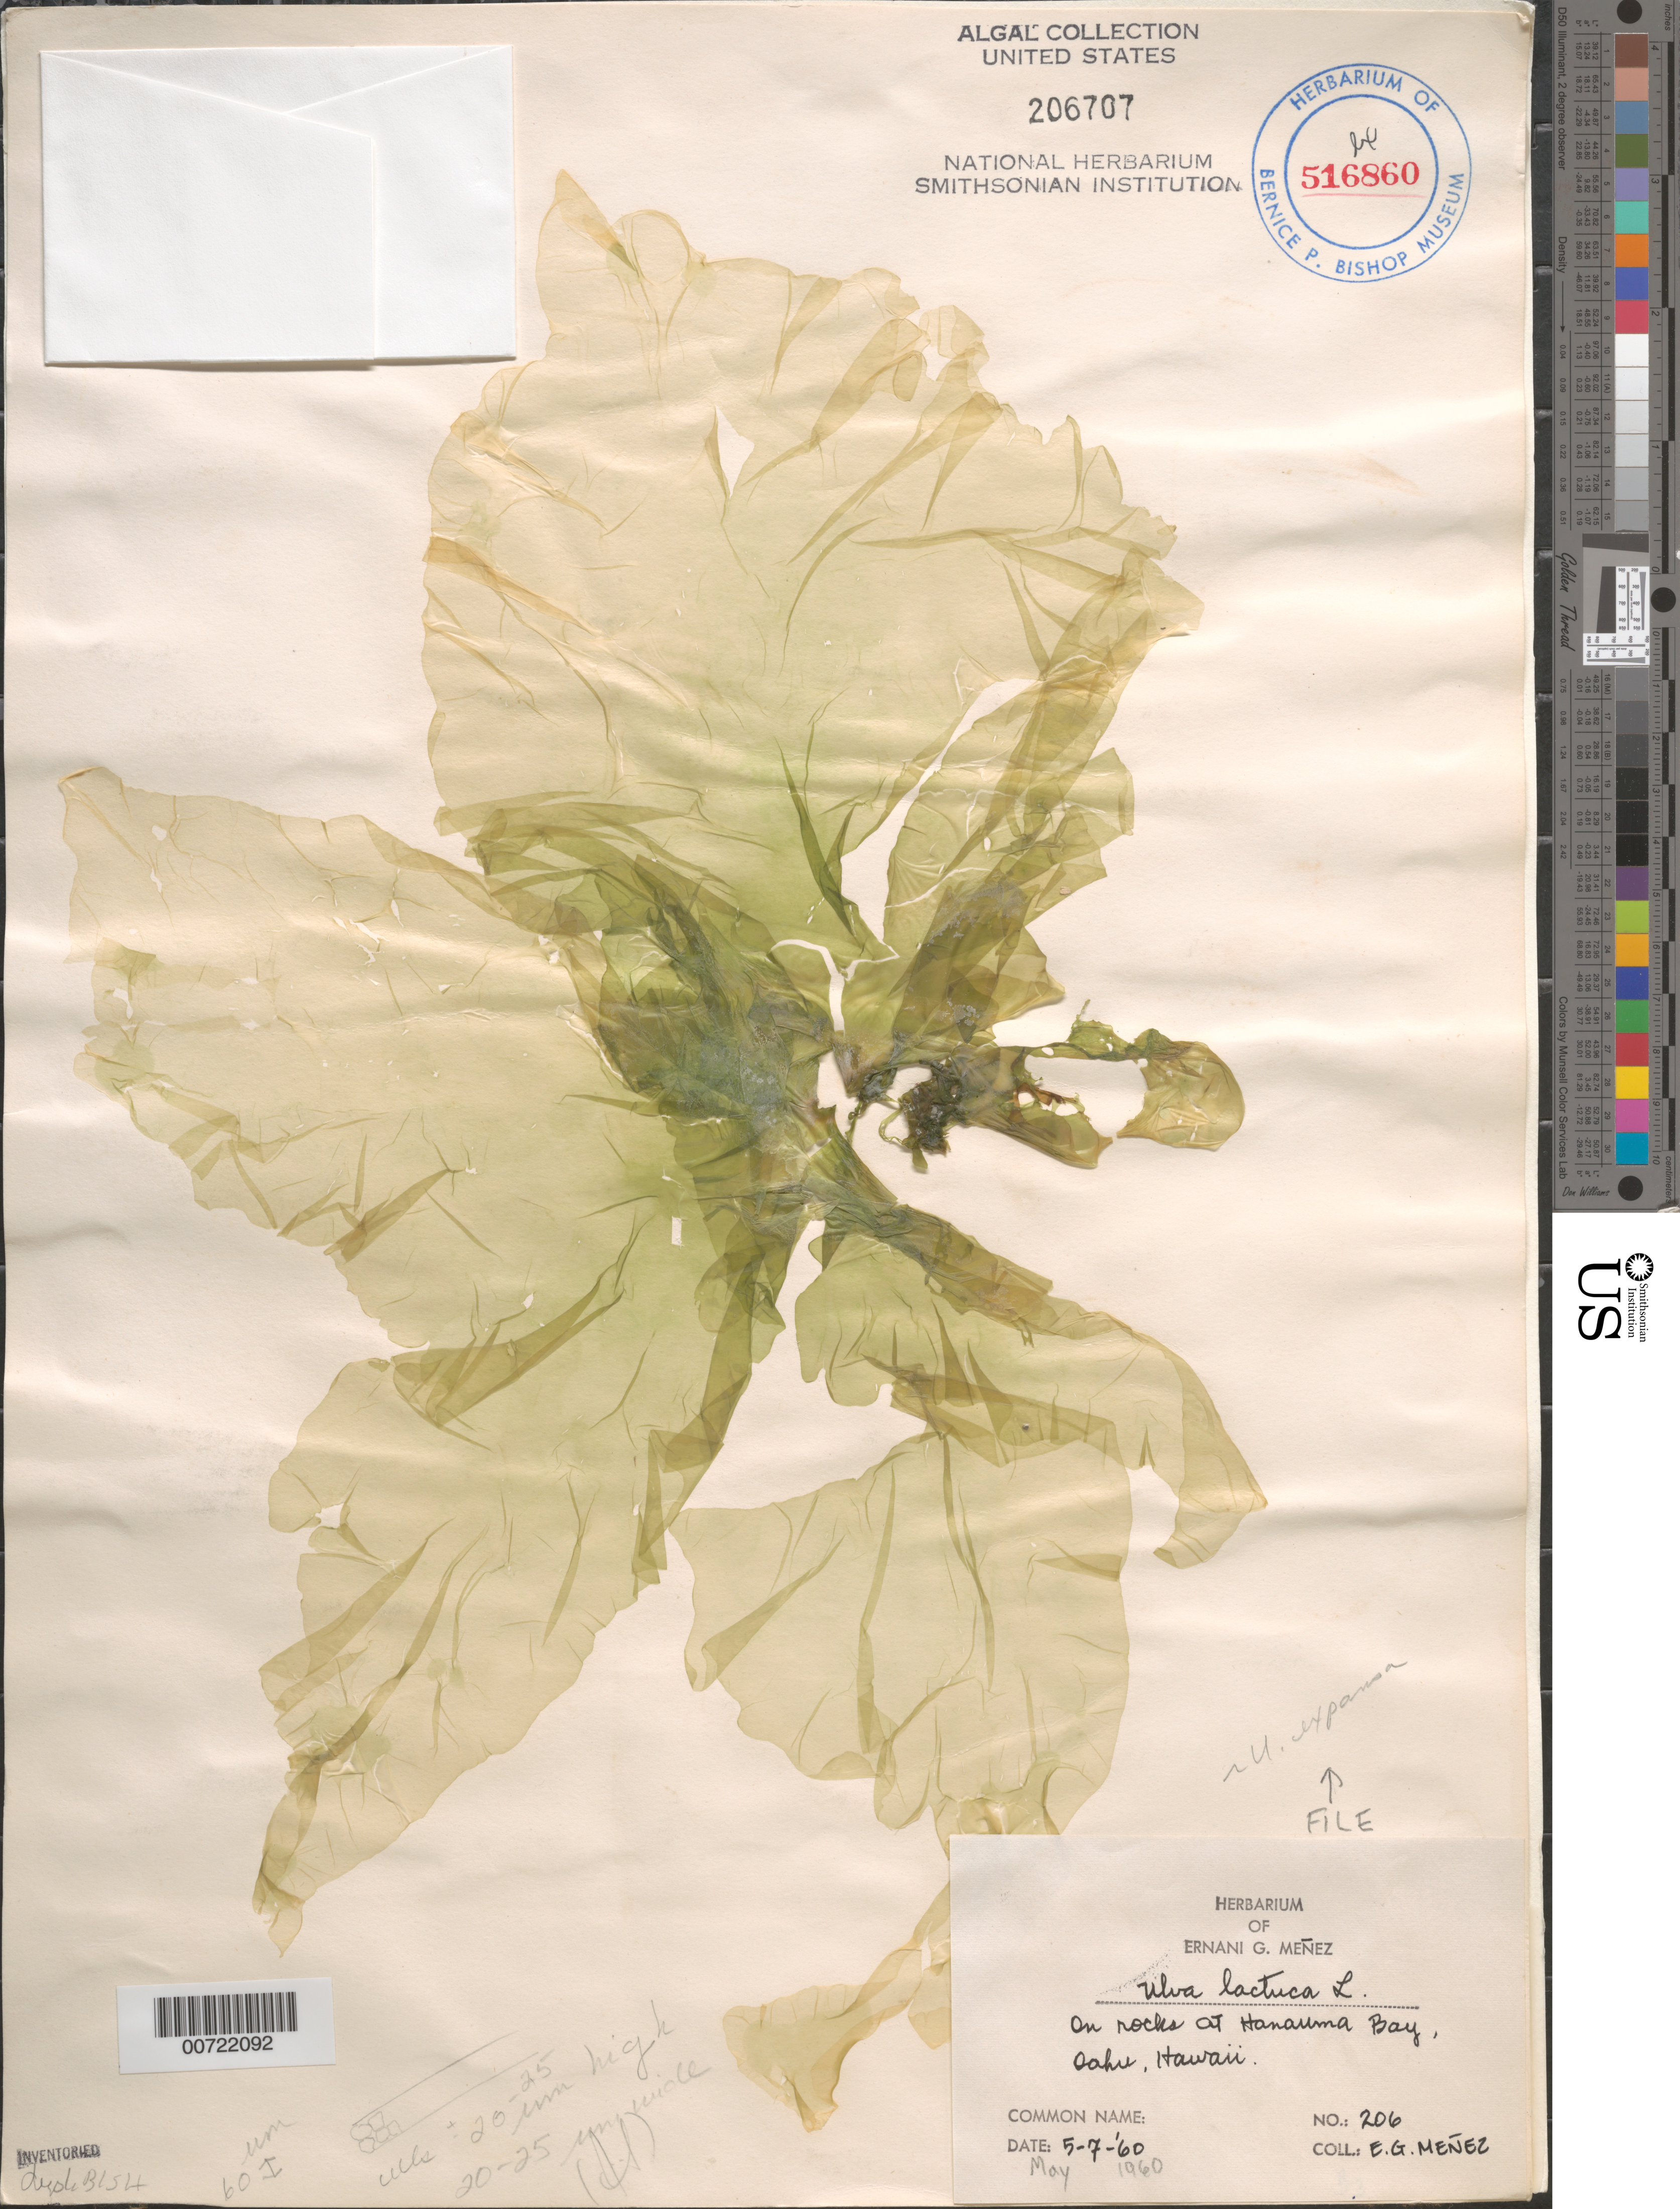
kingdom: Plantae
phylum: Chlorophyta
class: Ulvophyceae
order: Ulvales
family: Ulvaceae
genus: Ulva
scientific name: Ulva expansa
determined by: Stewart, Joan G.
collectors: Meñez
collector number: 206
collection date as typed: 07 May 1960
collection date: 1960-05-07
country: United States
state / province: Hawaii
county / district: Honolulu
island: Oahu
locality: Hanauma Bay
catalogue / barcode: US 206707